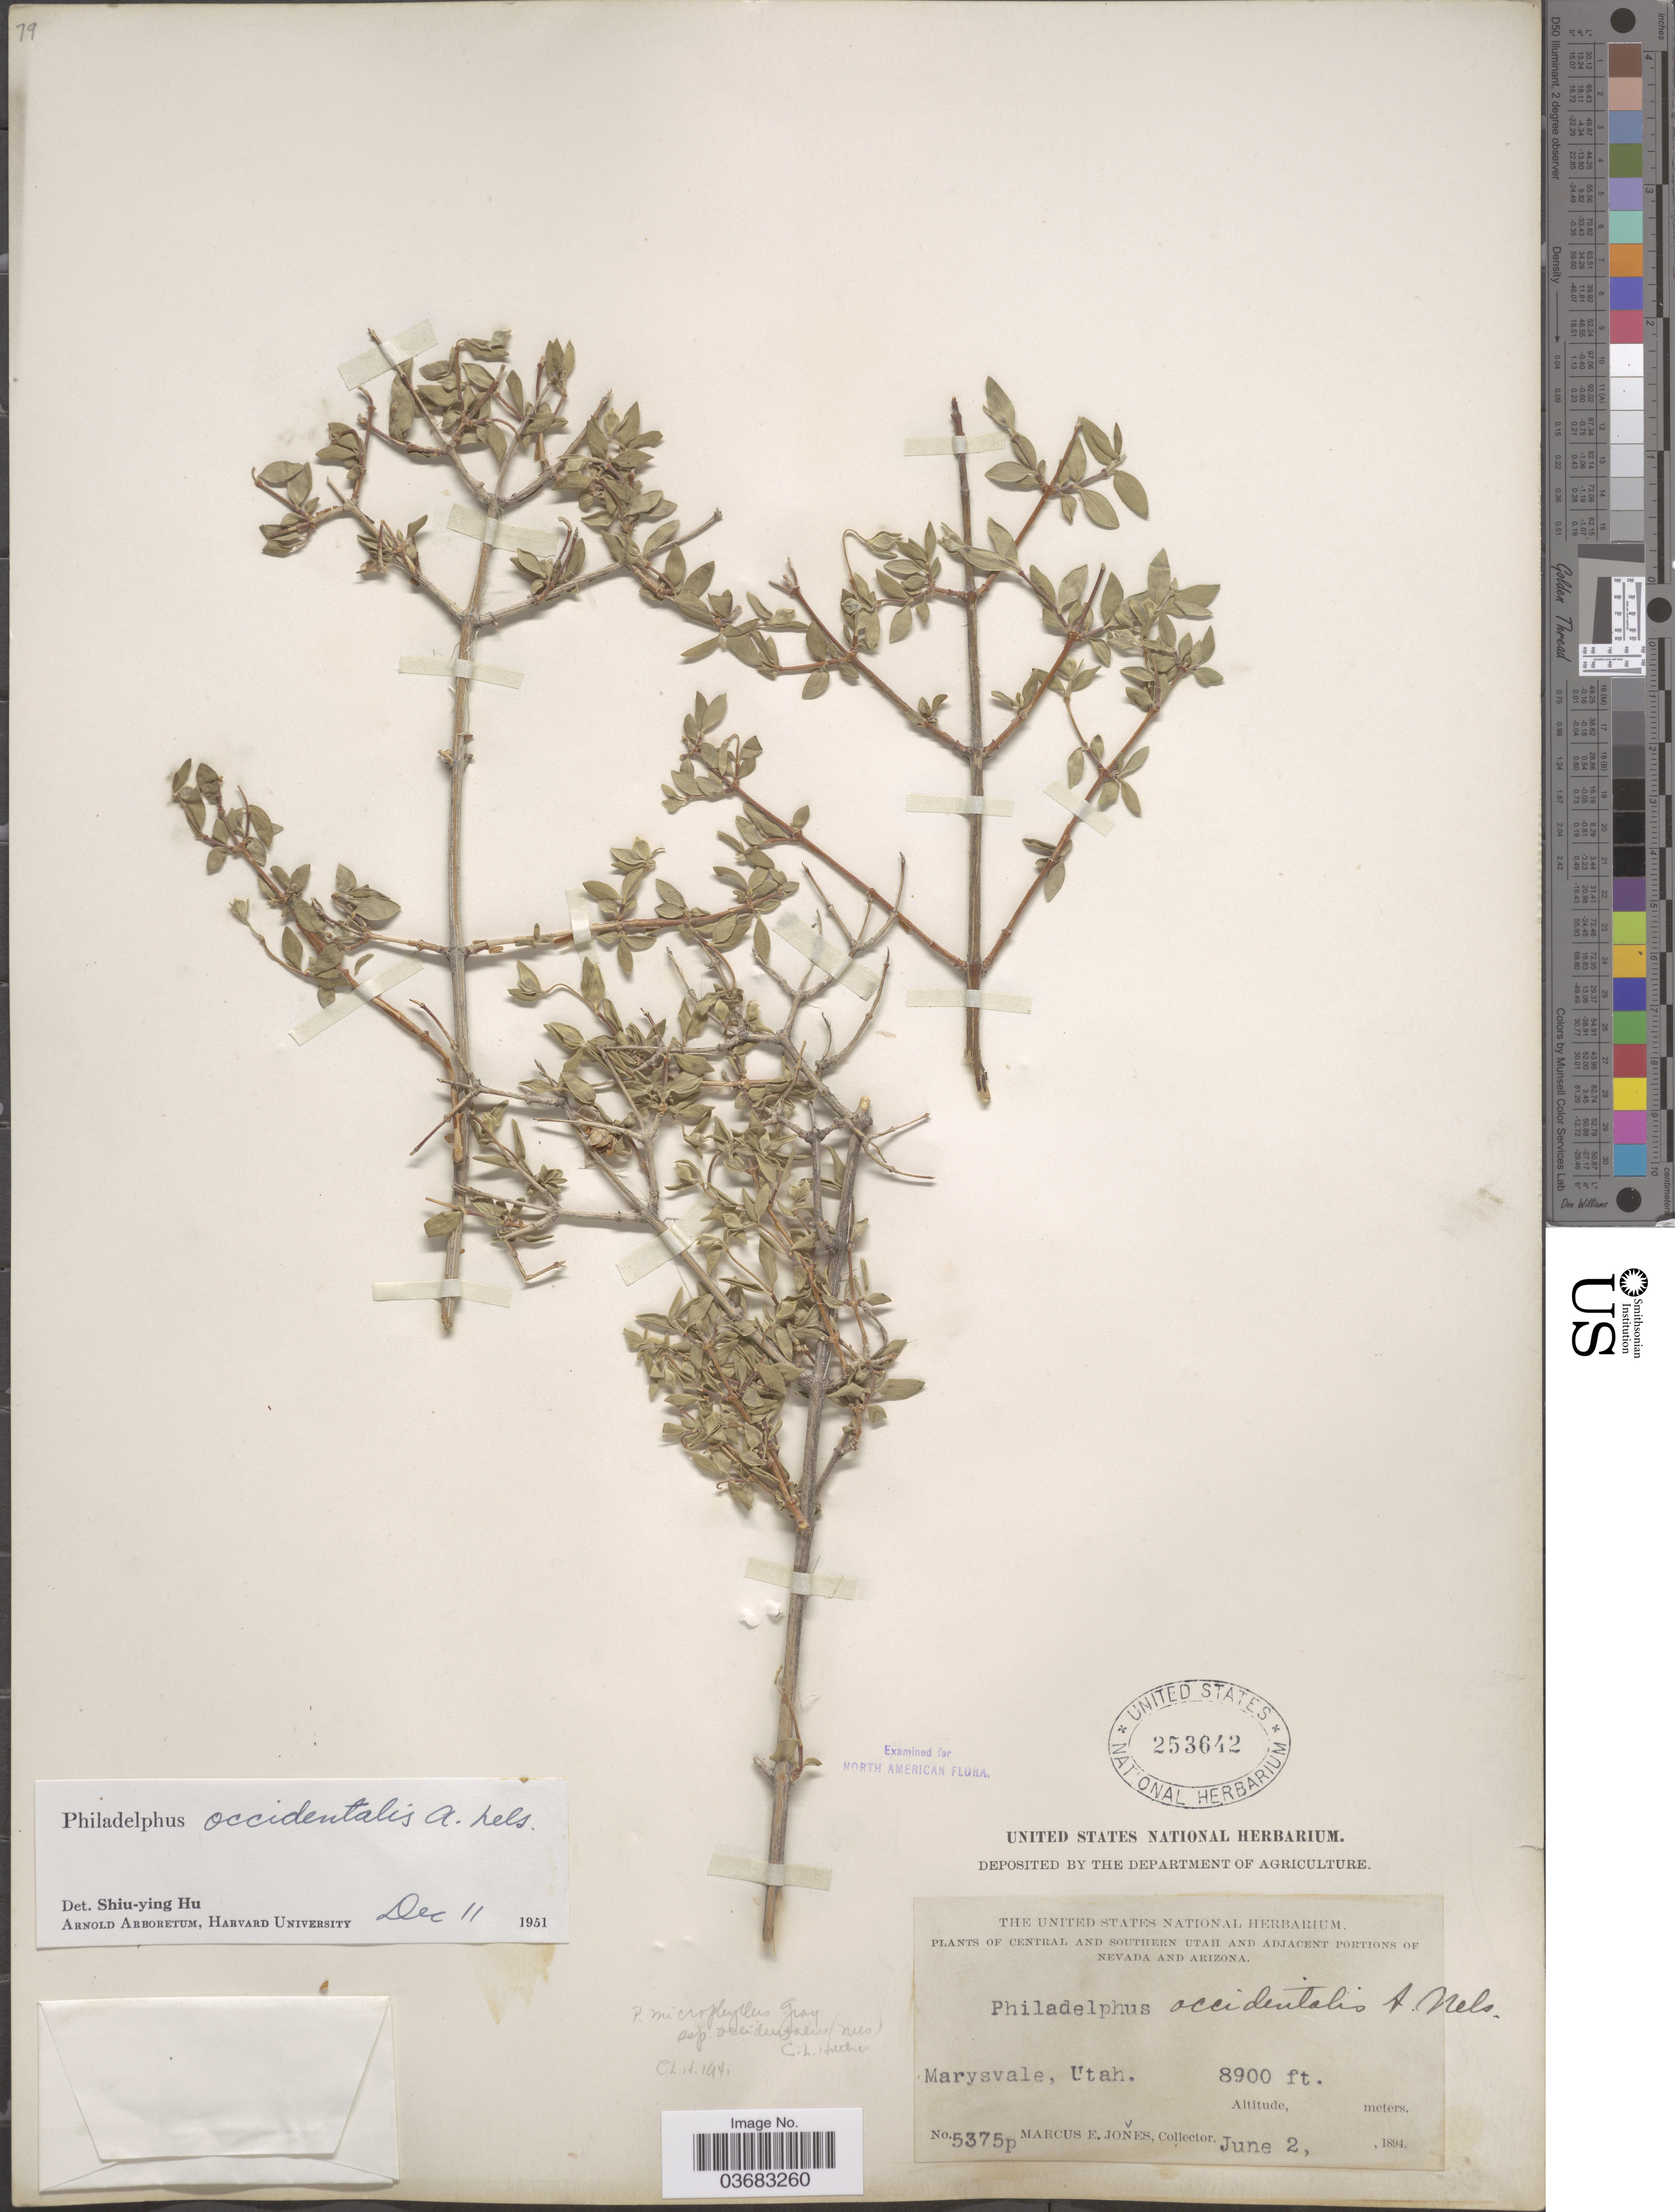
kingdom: Plantae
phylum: Tracheophyta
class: Magnoliopsida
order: Cornales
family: Hydrangeaceae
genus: Philadelphus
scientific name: Philadelphus occidentalis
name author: A. Nelson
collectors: M. E. Jones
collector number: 5375p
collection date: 1894-06-02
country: United States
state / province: Utah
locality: Central and southern Utah. Marysvale.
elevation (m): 2713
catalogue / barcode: US 253642